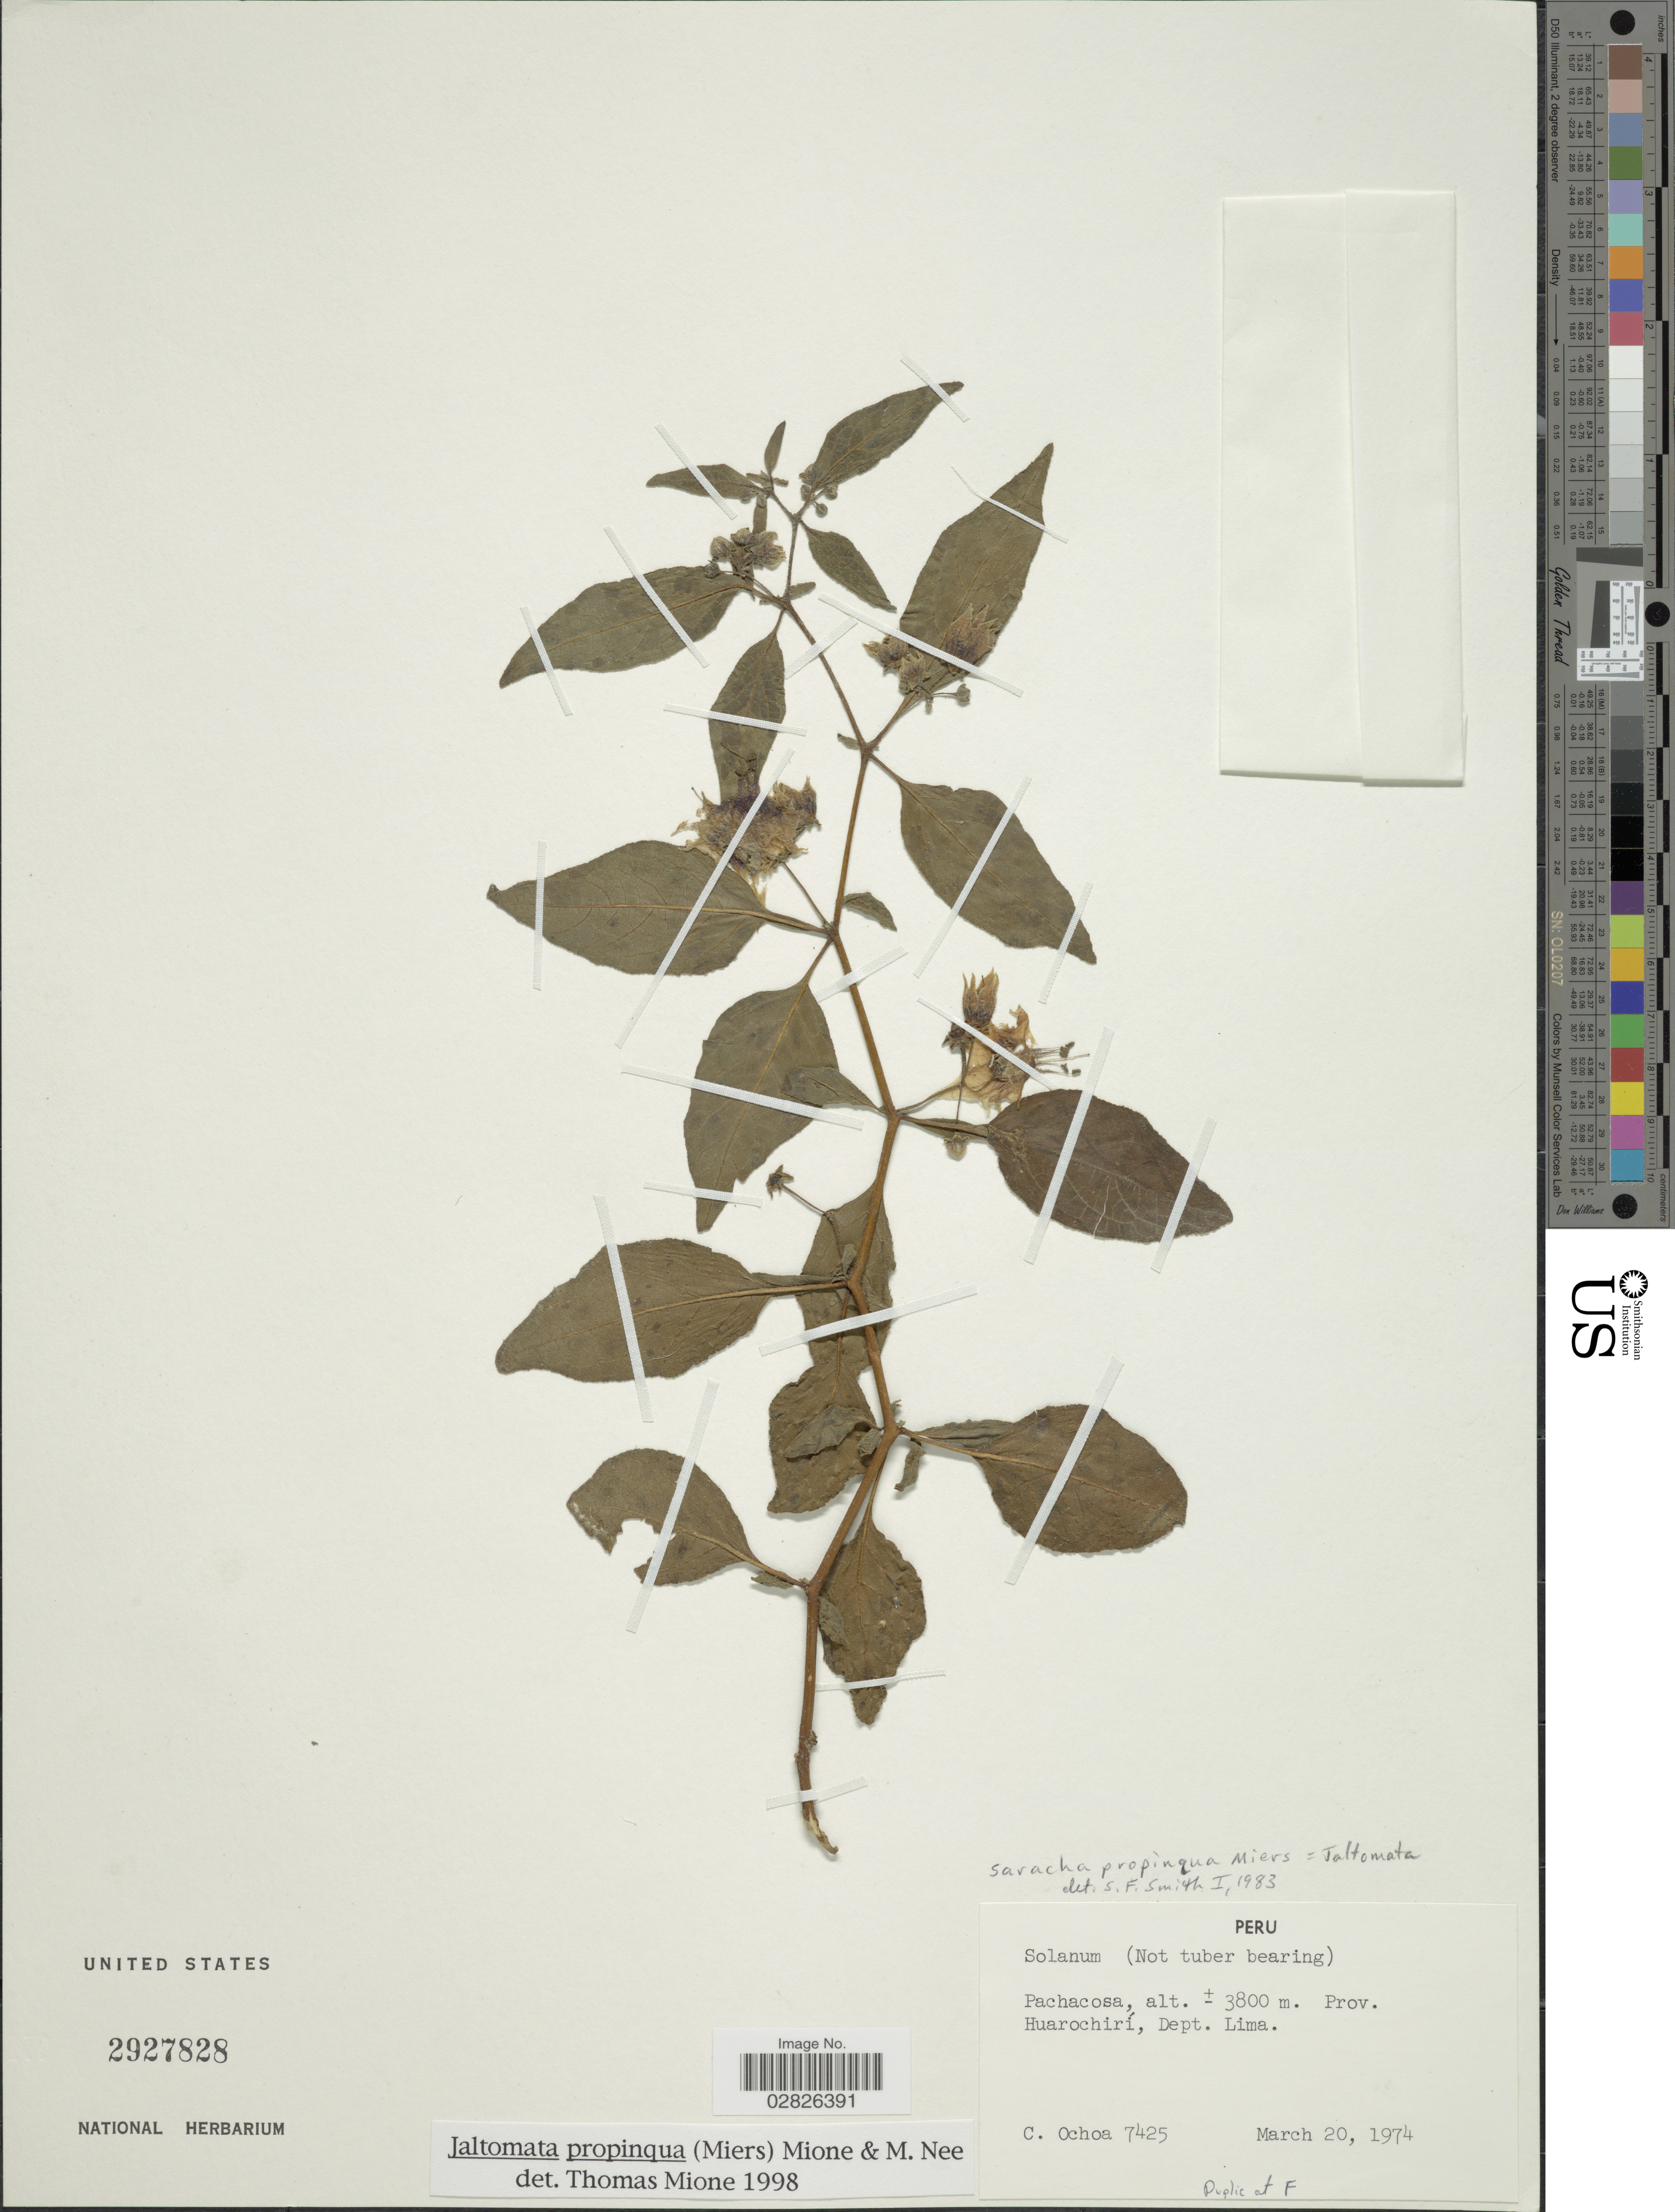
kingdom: Plantae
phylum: Tracheophyta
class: Magnoliopsida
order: Solanales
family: Solanaceae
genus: Jaltomata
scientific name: Jaltomata propinqua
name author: (Miers) Mione & M. Nee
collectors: C. Ochoa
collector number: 7425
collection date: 1974-03-20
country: Peru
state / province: Lima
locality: Pachacosa, Prov. Huarochirí, Dept. Lima.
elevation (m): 3800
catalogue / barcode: US 2927828